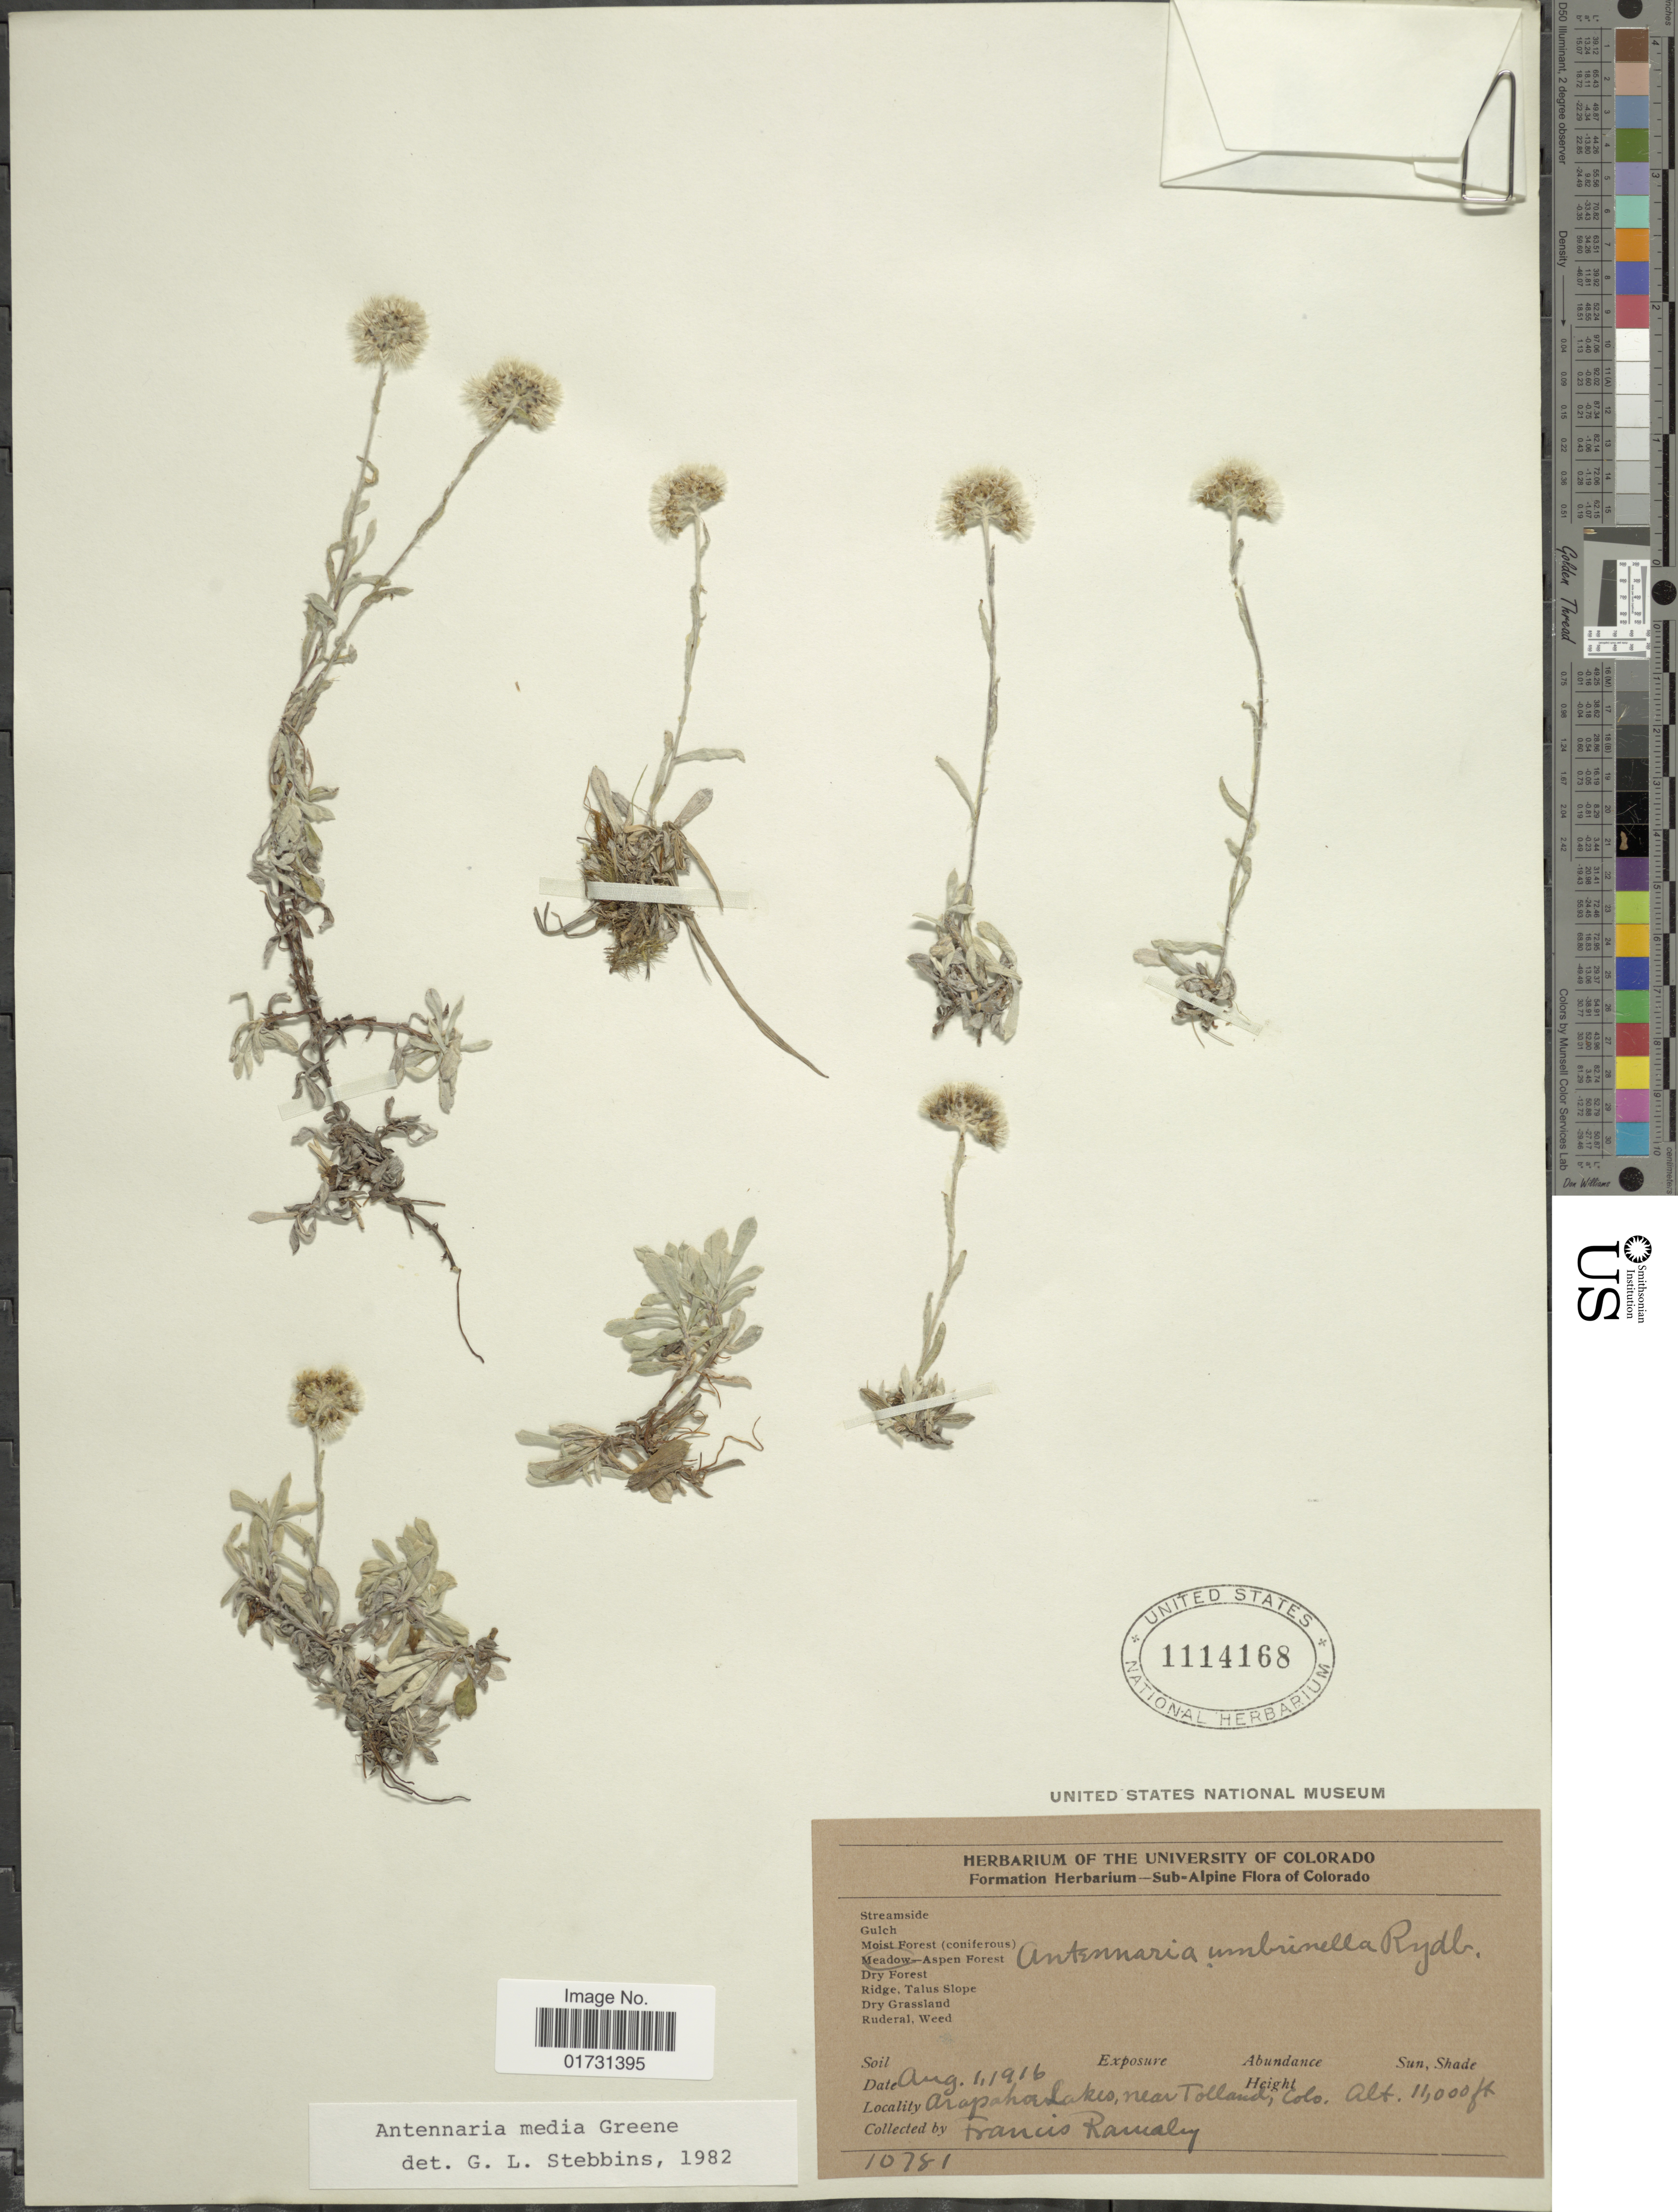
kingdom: Plantae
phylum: Tracheophyta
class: Magnoliopsida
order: Asterales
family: Asteraceae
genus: Antennaria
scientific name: Antennaria media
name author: Greene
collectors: F. Ramaley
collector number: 10781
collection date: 1916-08-01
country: United States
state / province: Colorado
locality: Arapahor Lake, near Tolland, Colo.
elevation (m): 3353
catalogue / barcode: US 1114168